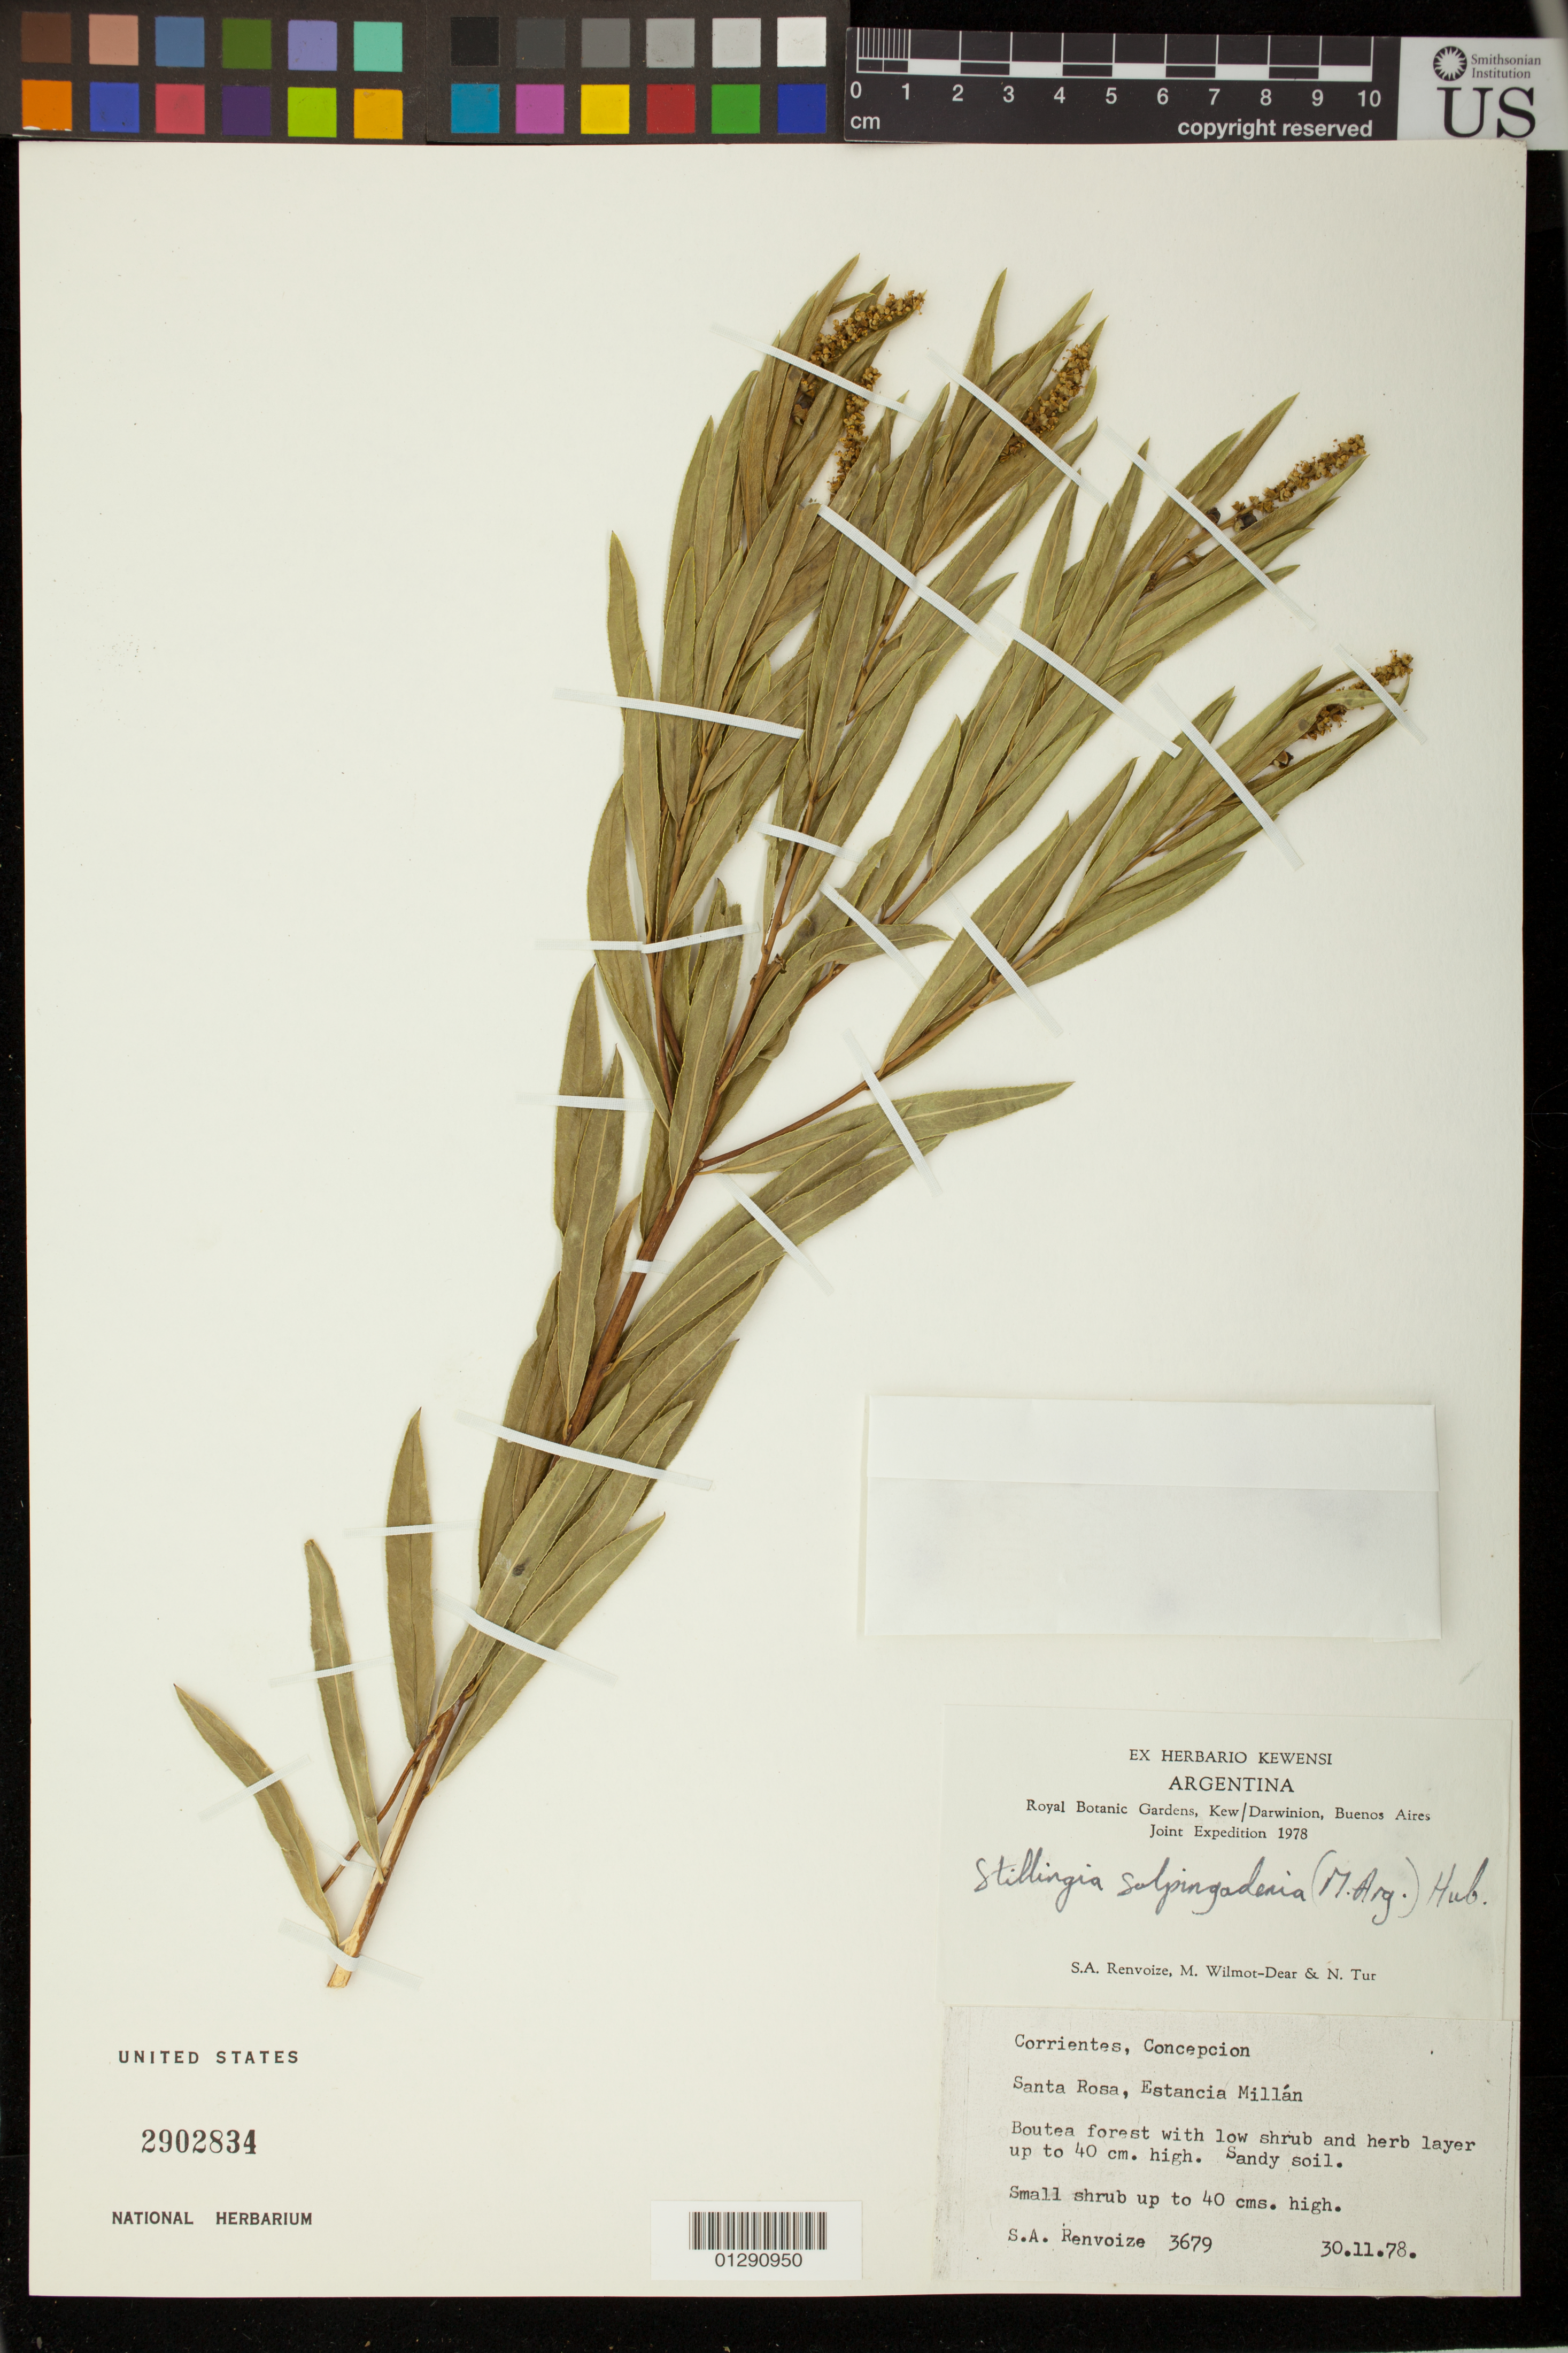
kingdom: Plantae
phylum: Tracheophyta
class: Magnoliopsida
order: Malpighiales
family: Euphorbiaceae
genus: Stillingia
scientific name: Stillingia salpingadenia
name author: (Müll. Arg.) Huber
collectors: S. A. Renvoize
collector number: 3679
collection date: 1978-11-30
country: Argentina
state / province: Corrientes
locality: Corrientes, Concepcion, Santa Rosa, Estancia Millan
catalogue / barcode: US 2902834